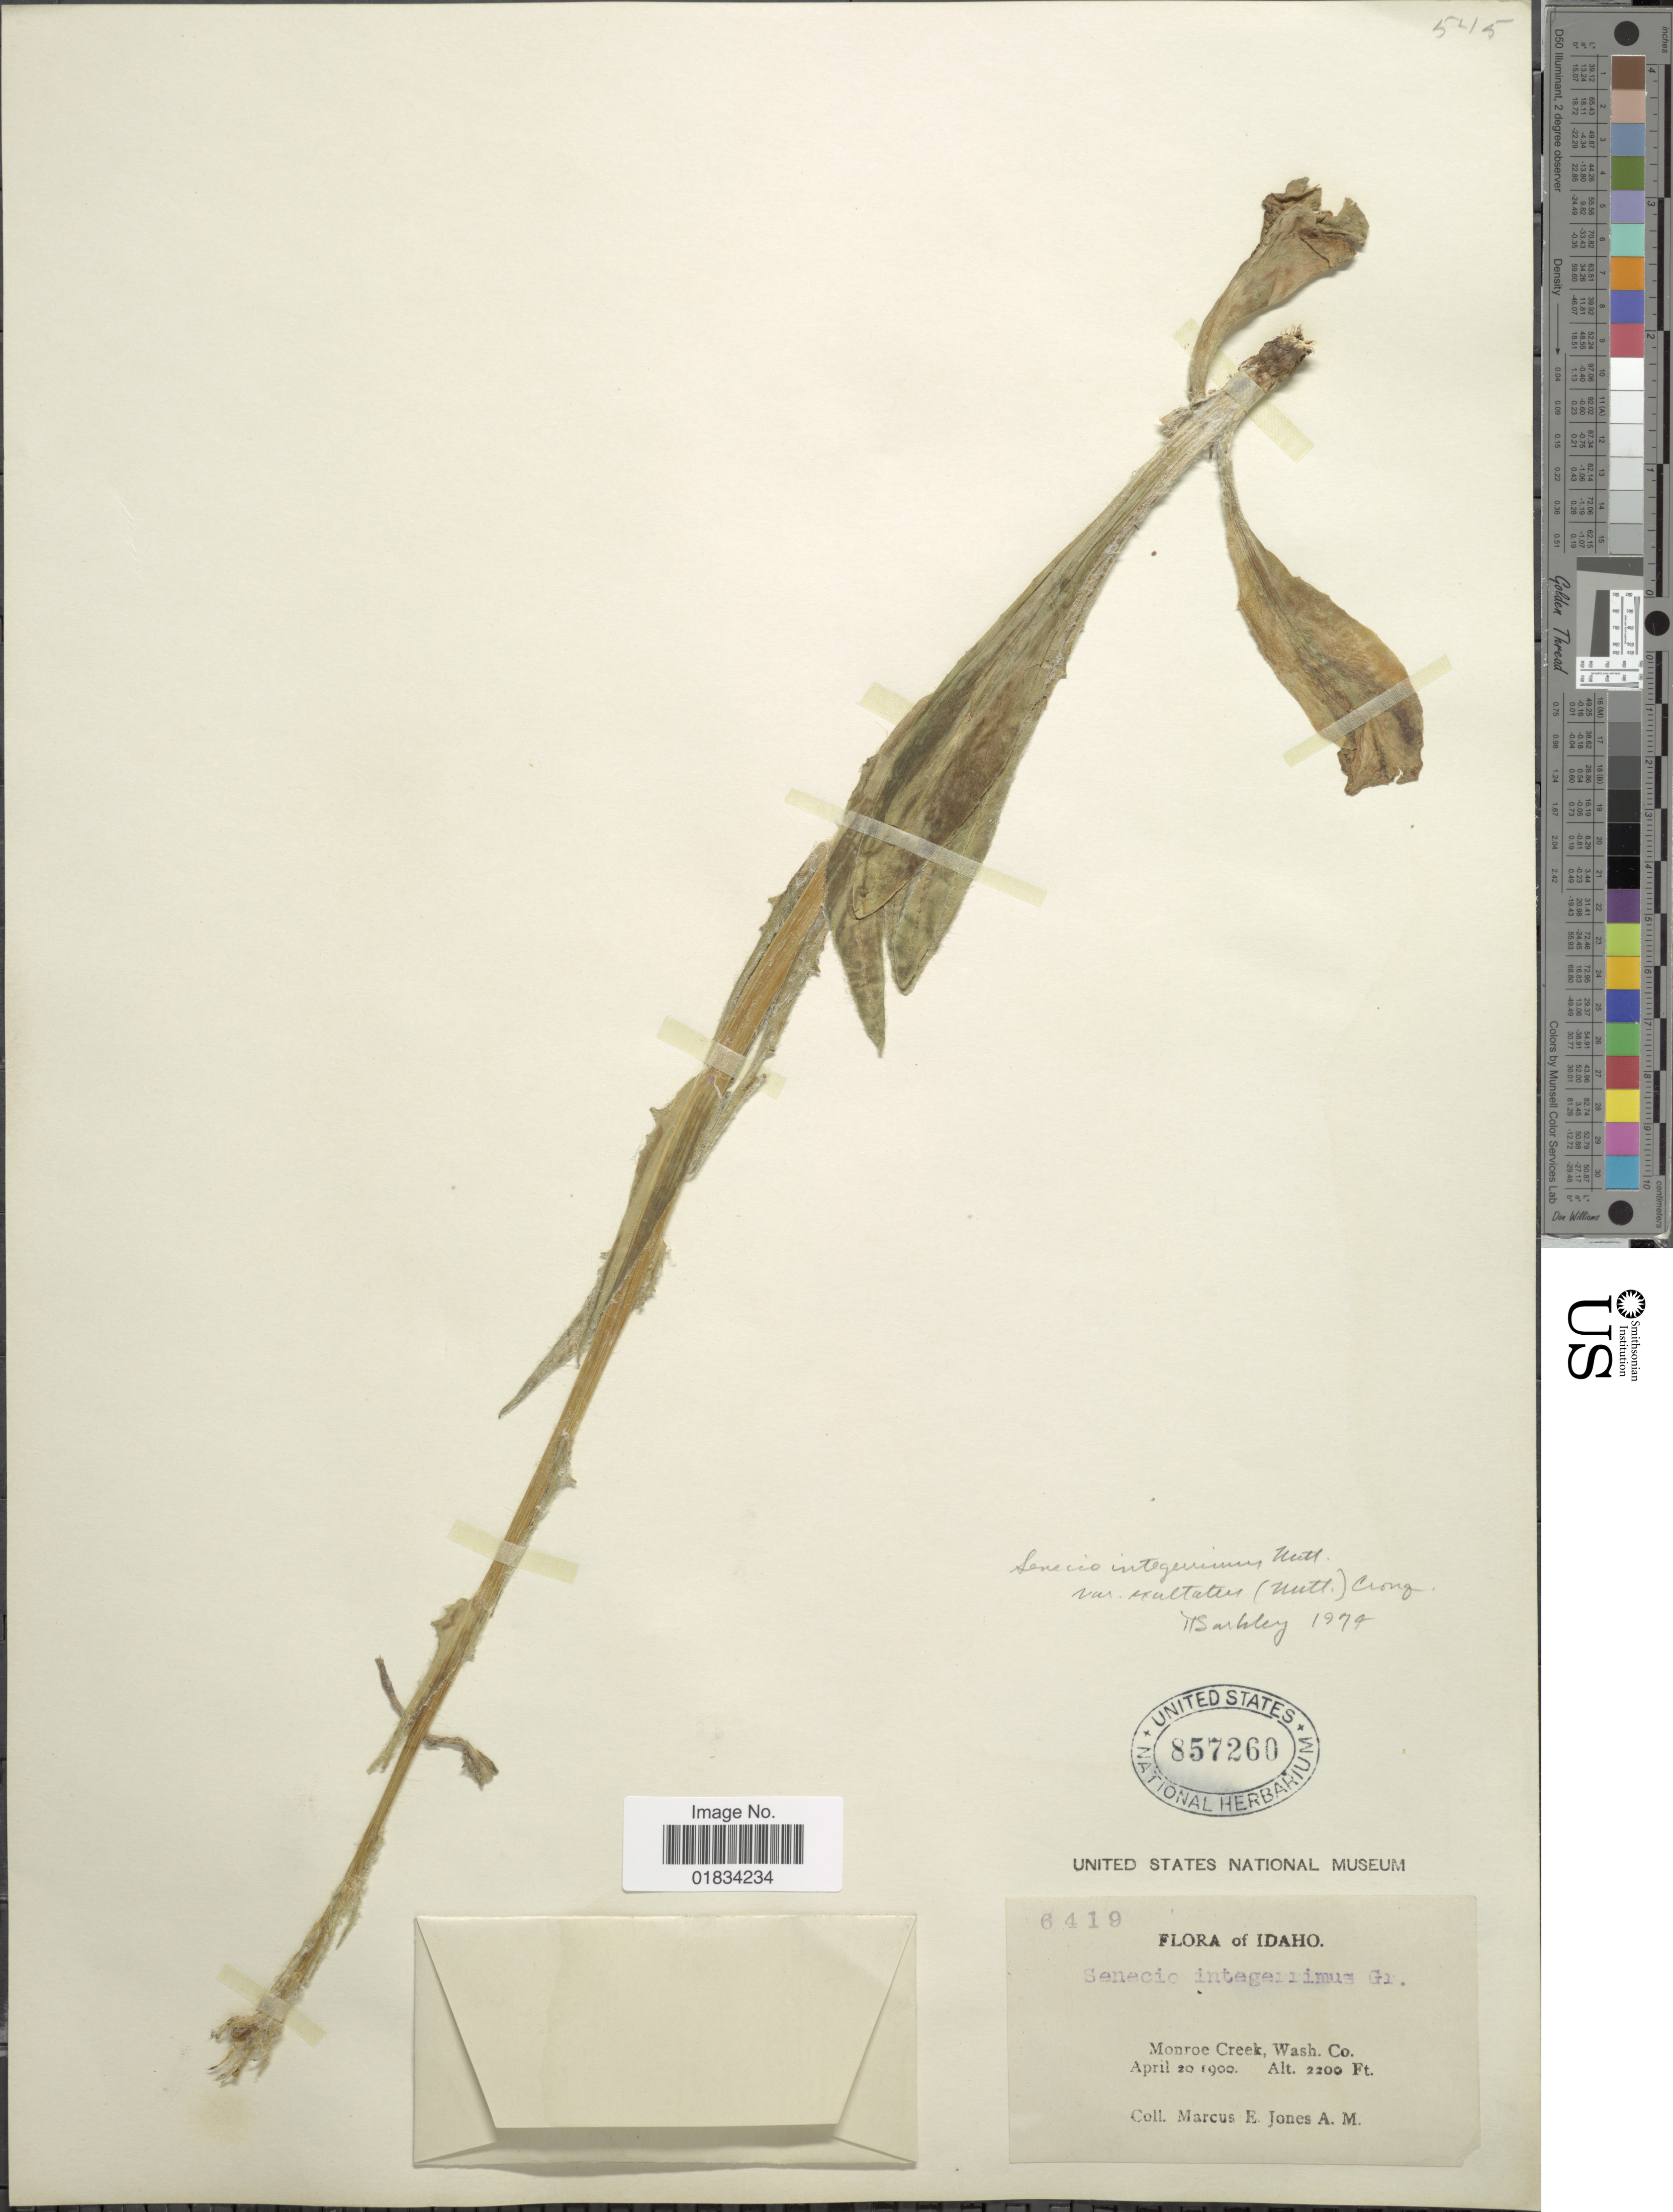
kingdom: Plantae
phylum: Tracheophyta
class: Magnoliopsida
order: Asterales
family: Asteraceae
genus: Senecio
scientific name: Senecio integerrimus var. exaltatus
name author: (Nutt.) Cronq.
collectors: M. E. Jones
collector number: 6419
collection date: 1900-04-20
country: United States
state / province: Idaho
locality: Monroe Creek, Wash Co.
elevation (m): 671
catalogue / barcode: US 857260